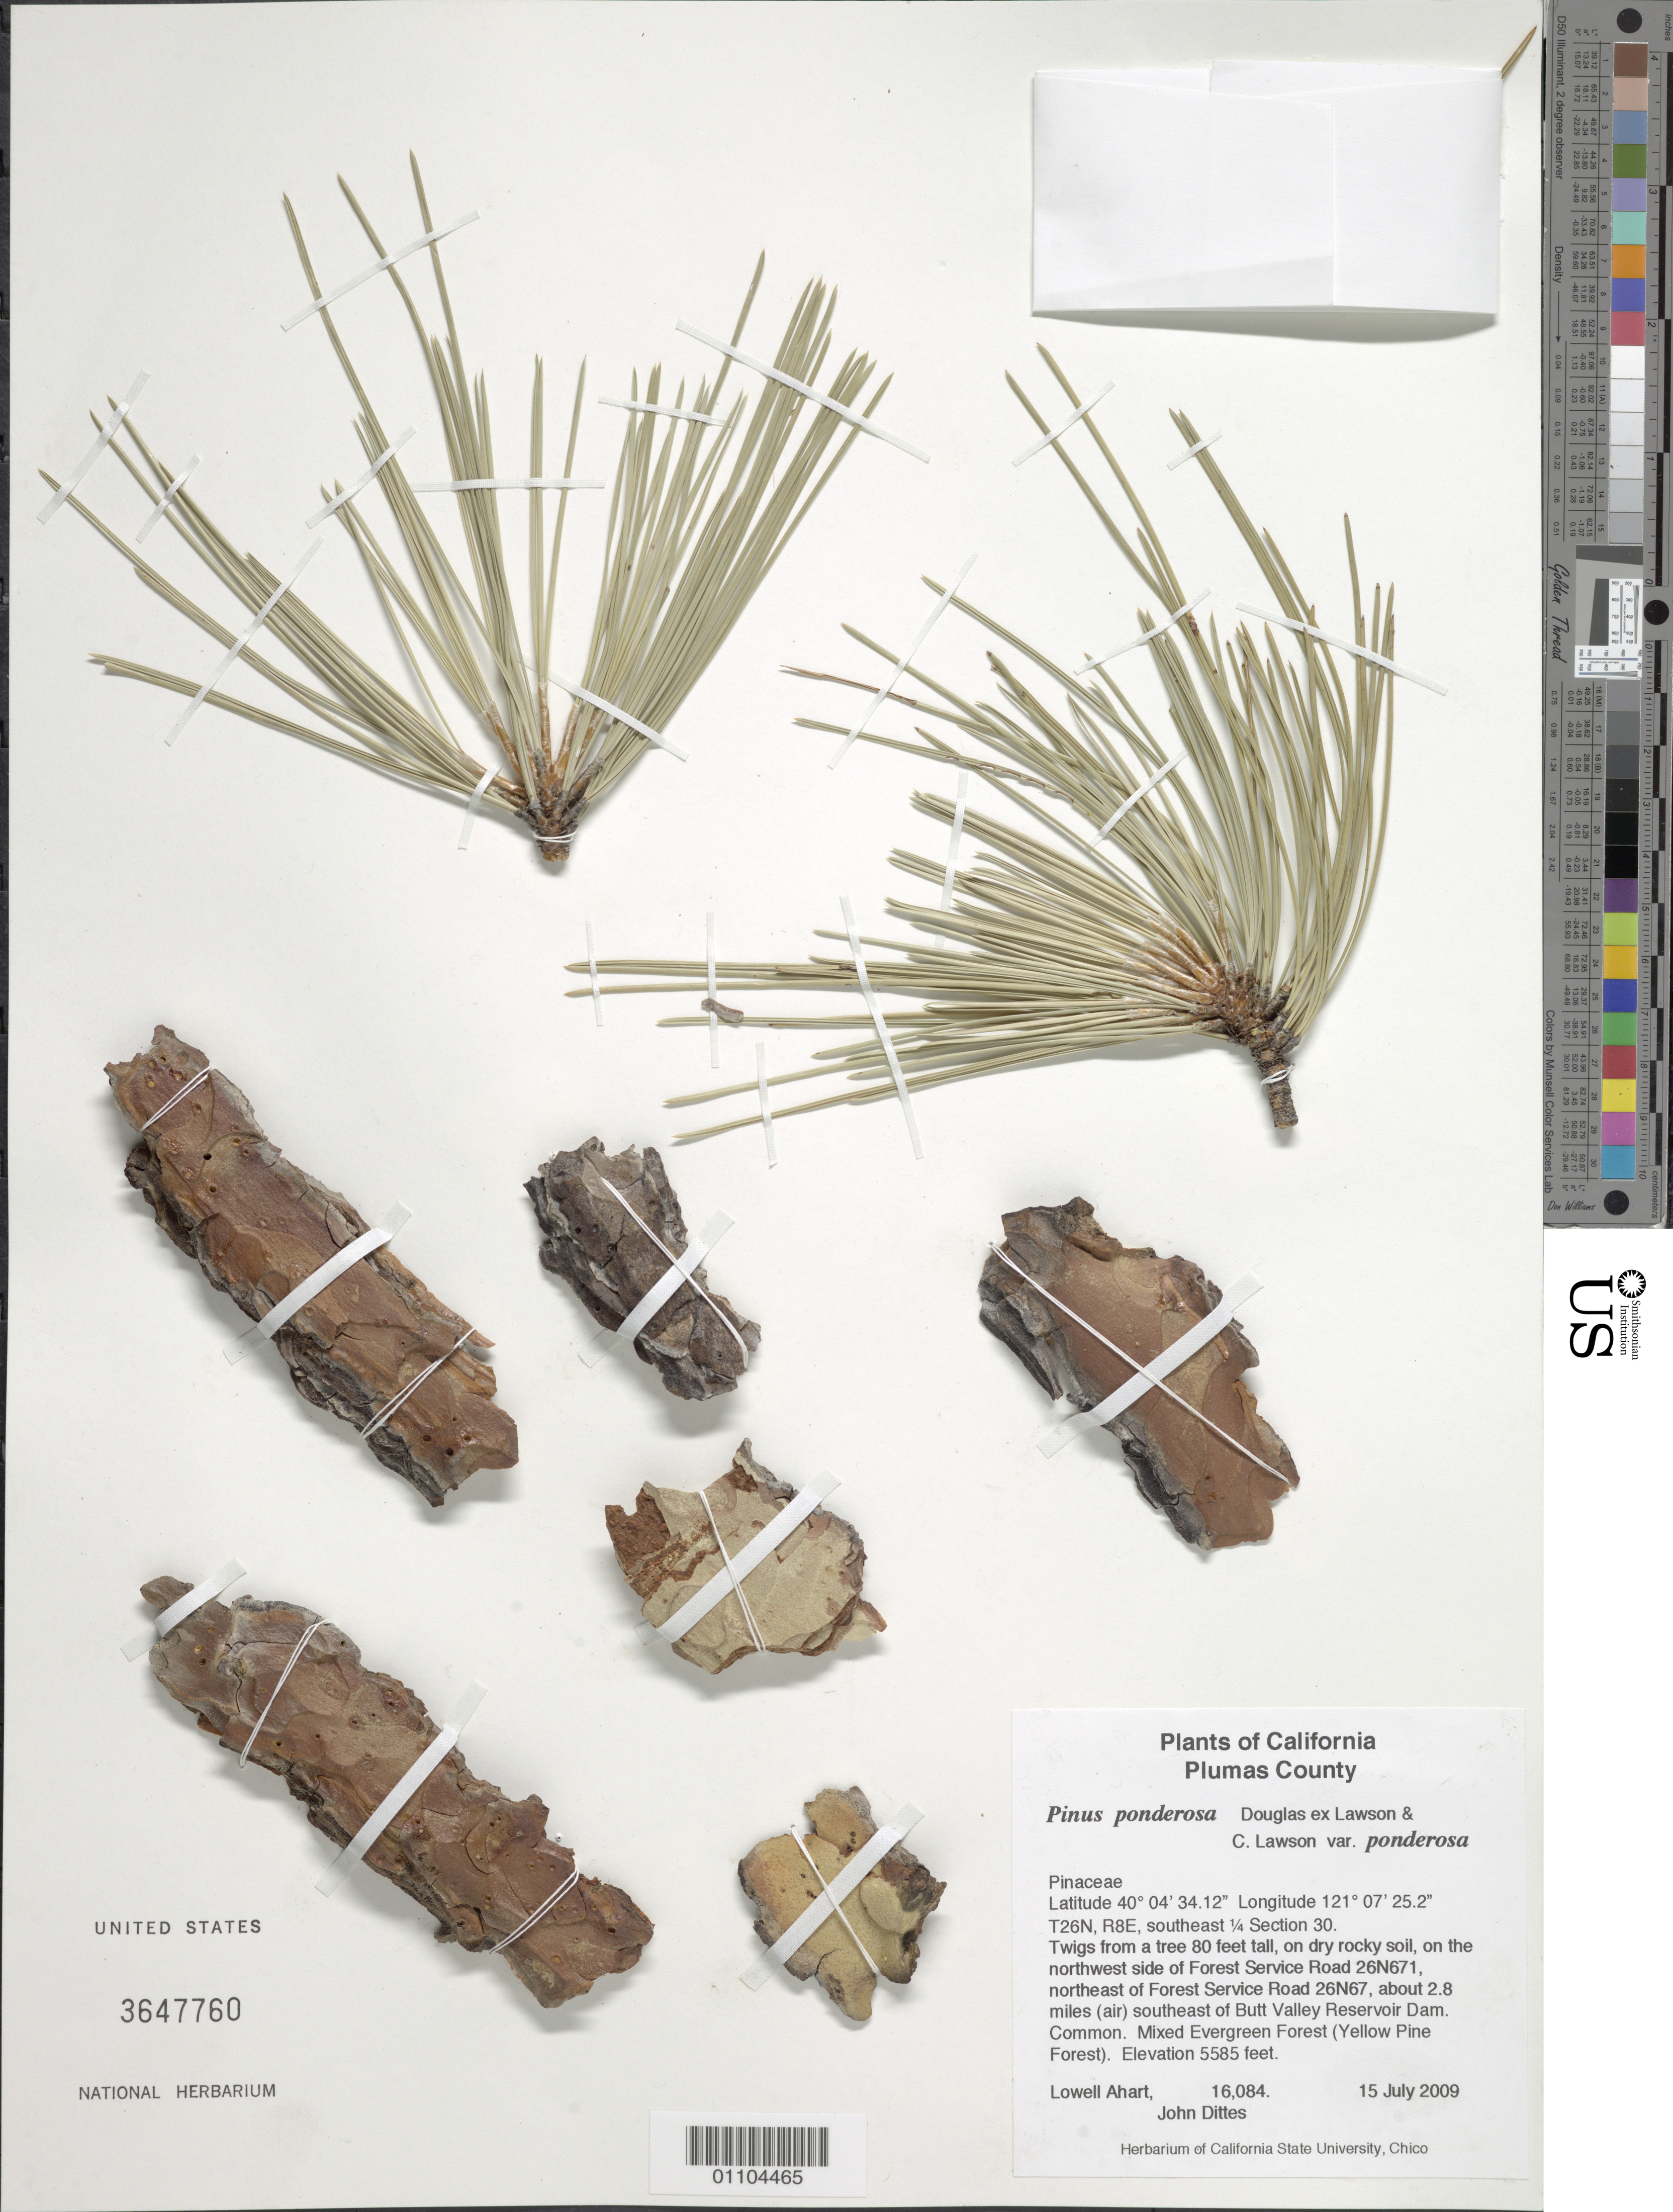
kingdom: Plantae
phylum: Tracheophyta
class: Pinopsida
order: Pinales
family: Pinaceae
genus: Pinus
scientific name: Pinus ponderosa var. ponderosa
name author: P. Lawson & C. Lawson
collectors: L. Ahart & J. Dittes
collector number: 16084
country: United States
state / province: California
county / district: Plumas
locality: NW side of Forest Service Road 26N671, NE side of Forest Service Road 26N67, 2.8 mi SE of Butt Valley Reservoir Dam.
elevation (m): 1702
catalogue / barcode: US 3647760